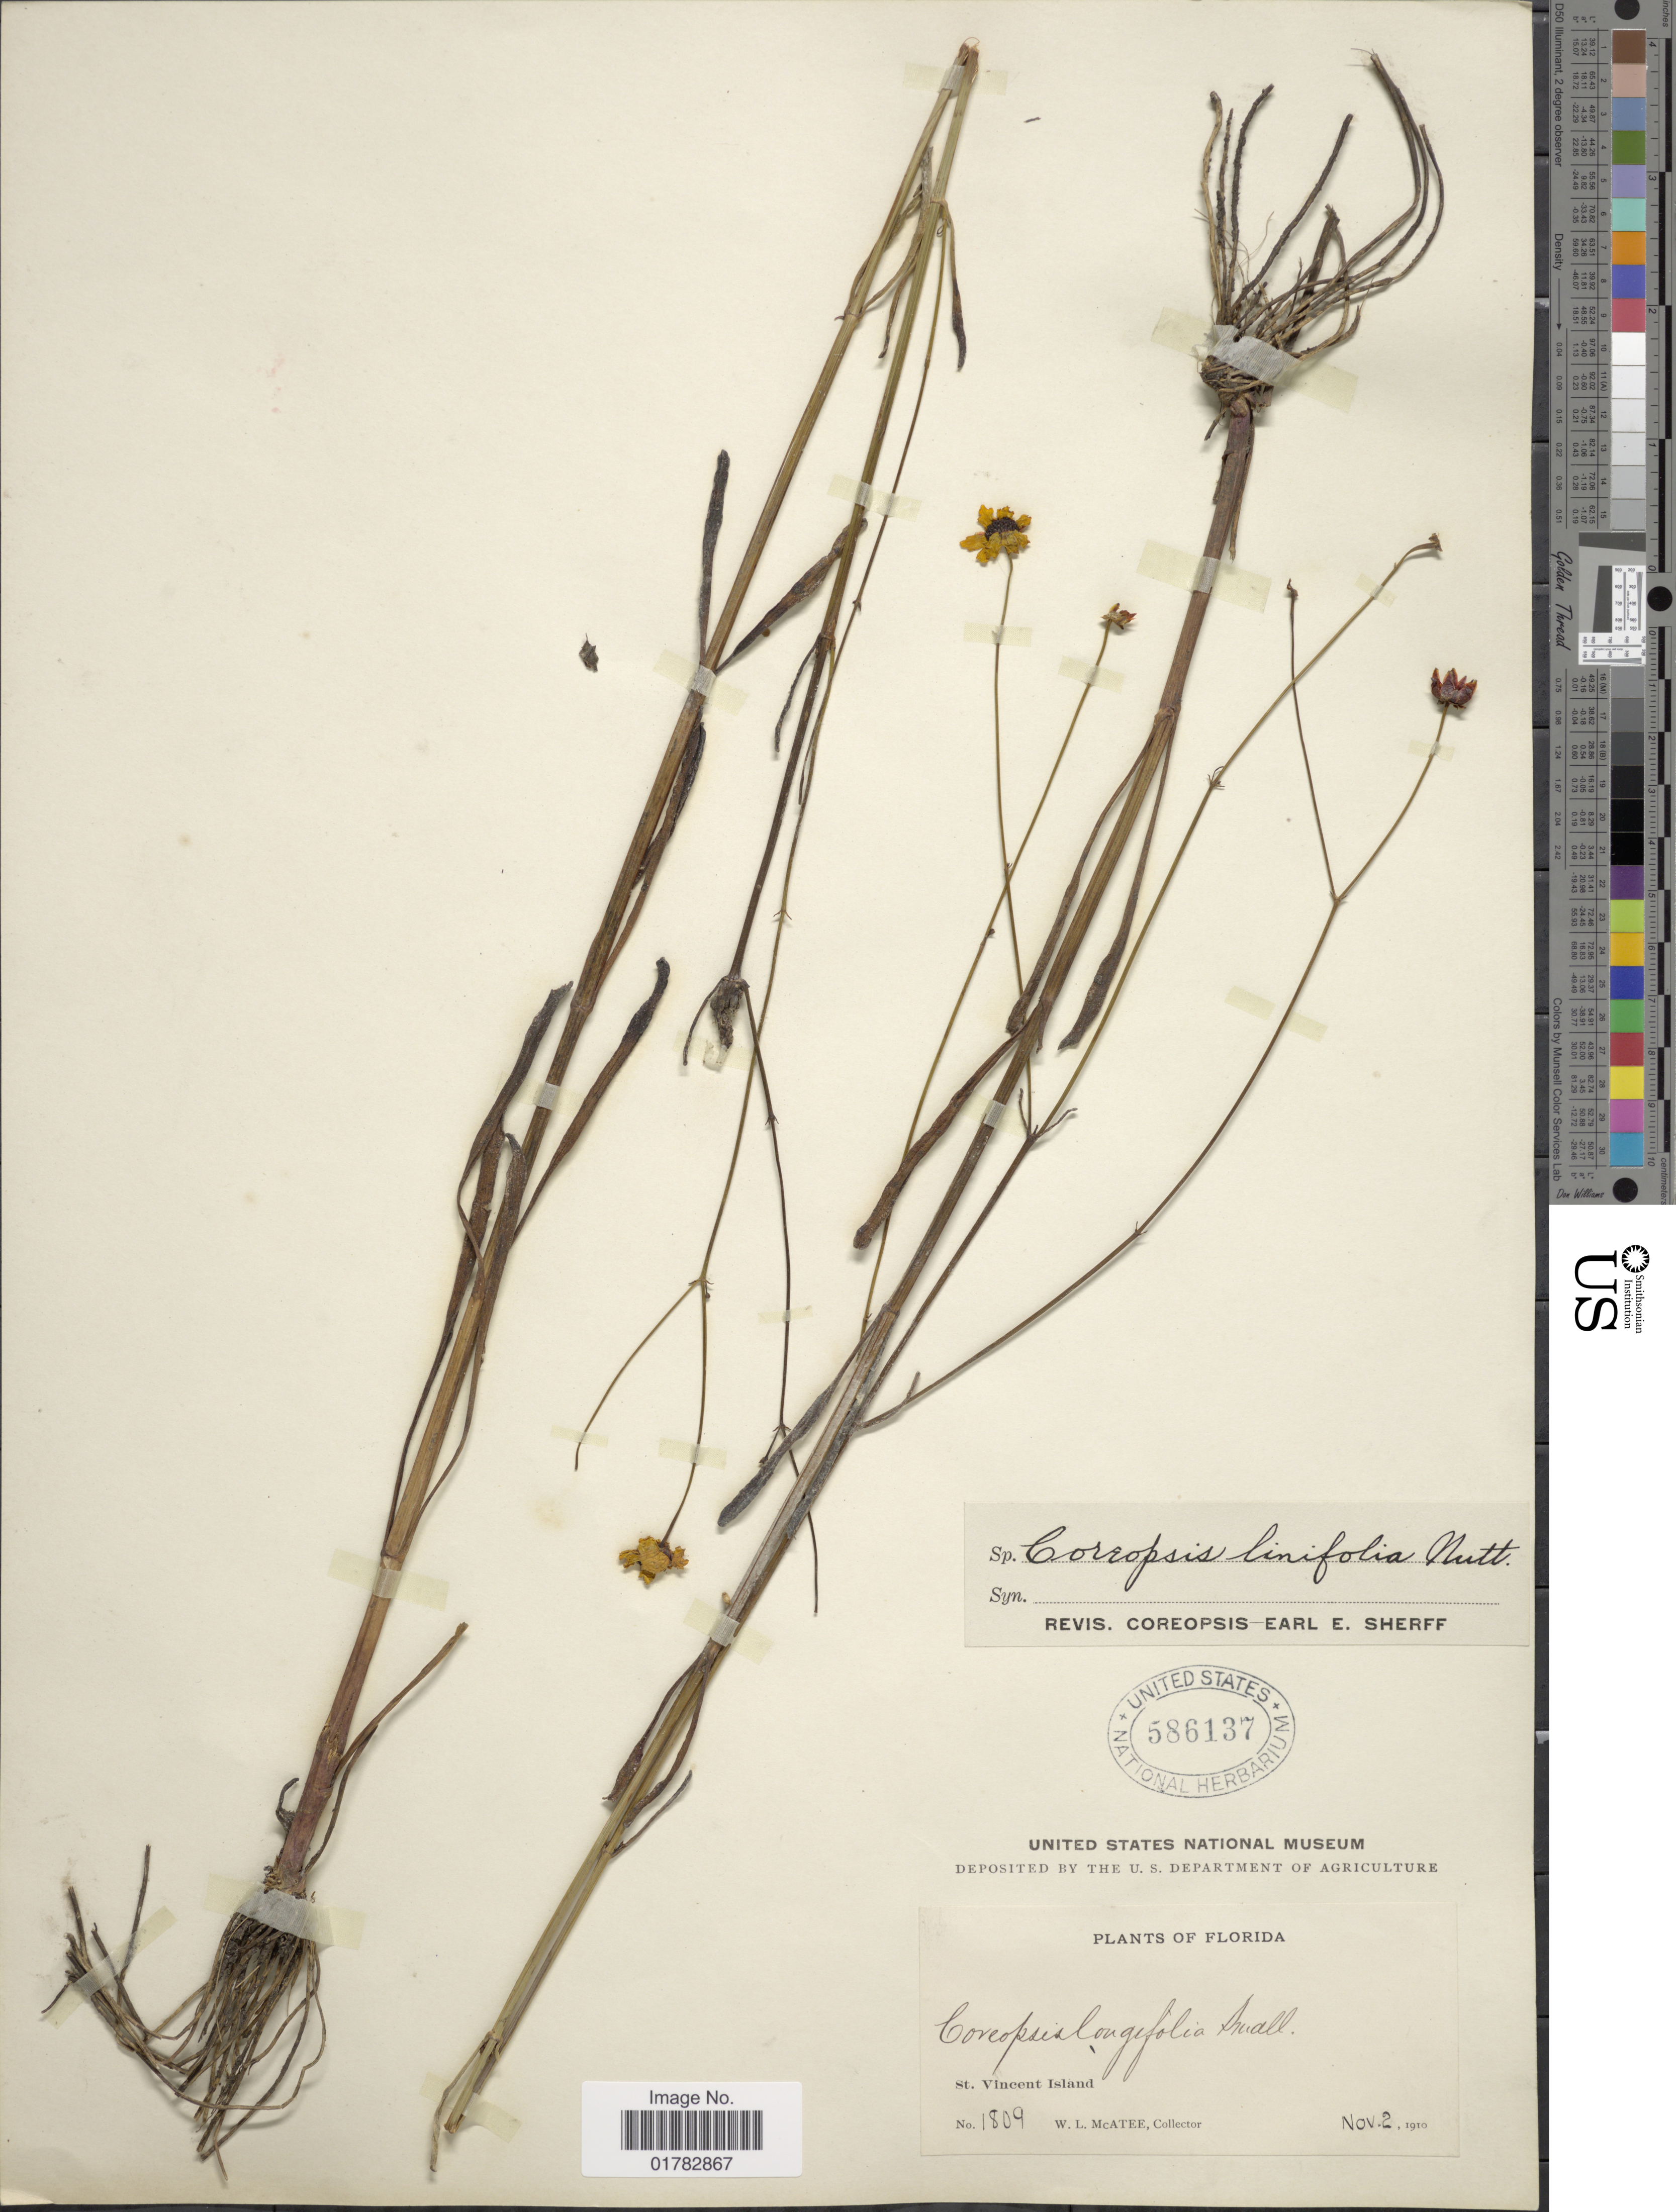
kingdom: Plantae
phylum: Tracheophyta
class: Magnoliopsida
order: Asterales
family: Asteraceae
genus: Coreopsis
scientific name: Coreopsis linifolia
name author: Nutt.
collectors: W. McAtee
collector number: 1809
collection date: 1910-11-02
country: United States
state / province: Florida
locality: St. Vincent Island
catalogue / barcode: US 586137